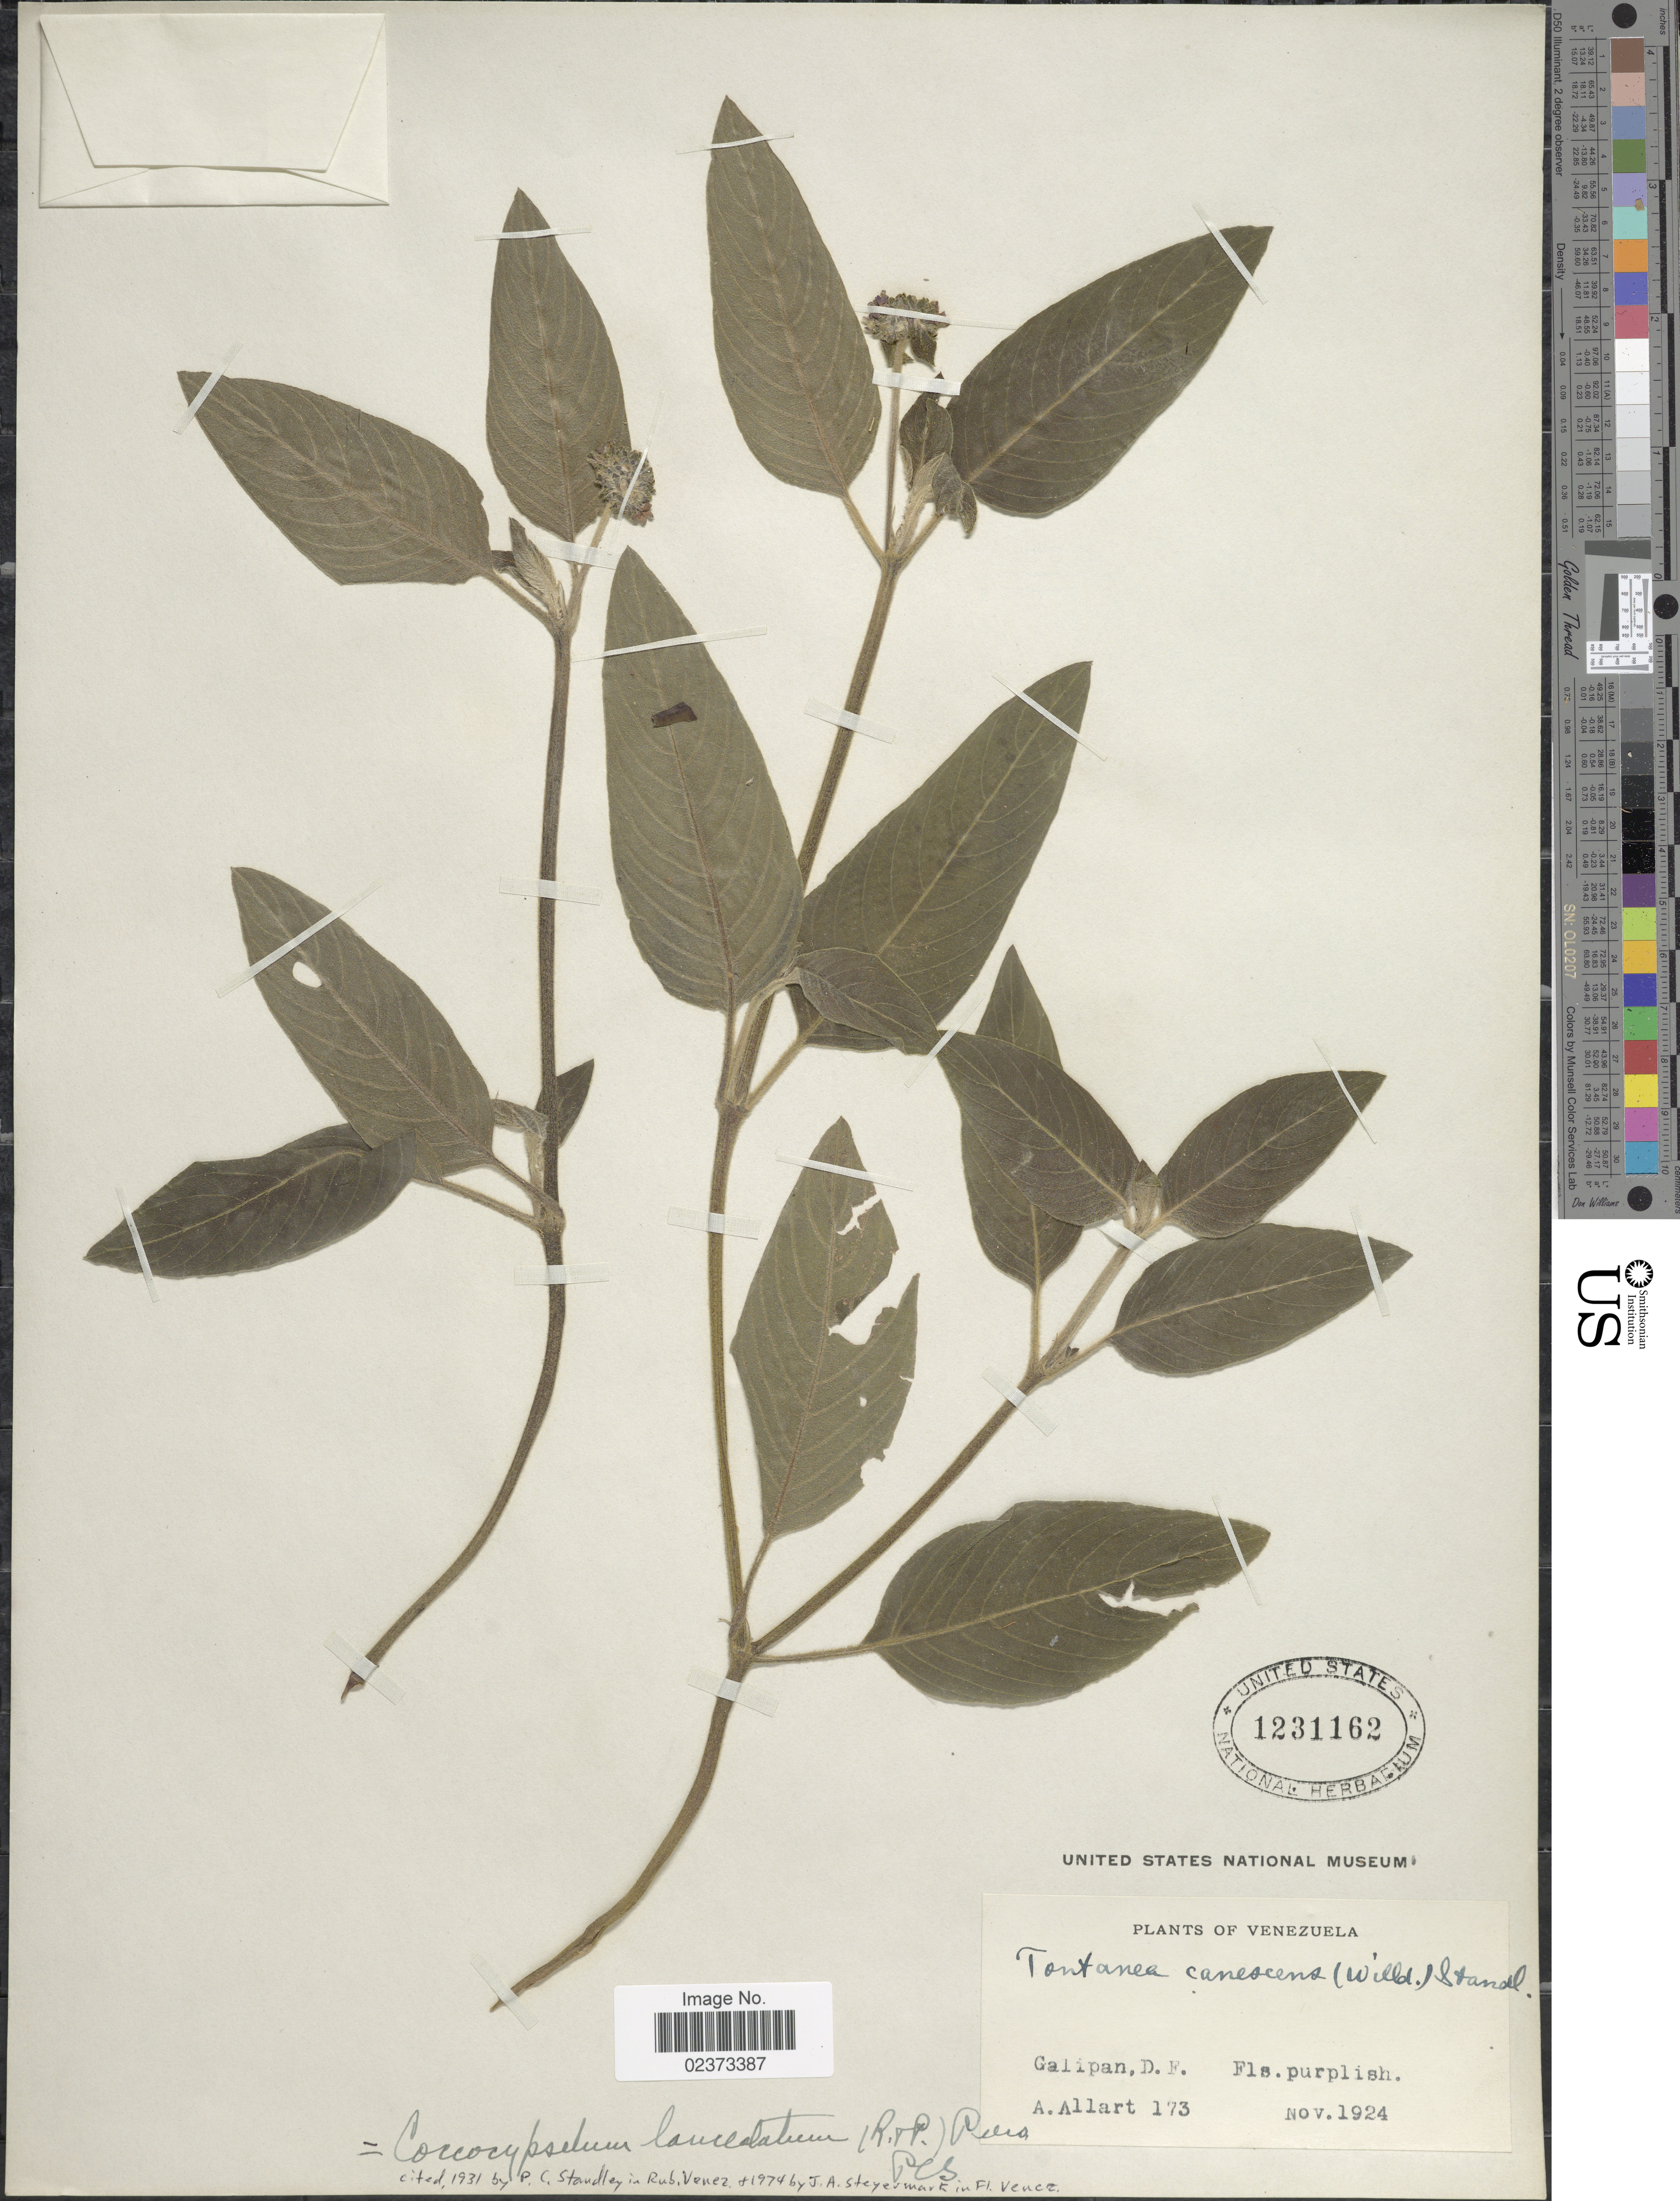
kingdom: Plantae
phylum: Tracheophyta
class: Magnoliopsida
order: Gentianales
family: Rubiaceae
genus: Coccocypselum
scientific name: Coccocypselum lanceolatum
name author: (Ruiz & Pav.) Pers.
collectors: A. Allart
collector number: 173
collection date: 1924-11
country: Venezuela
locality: Galipan, D.F.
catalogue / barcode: US 1231162